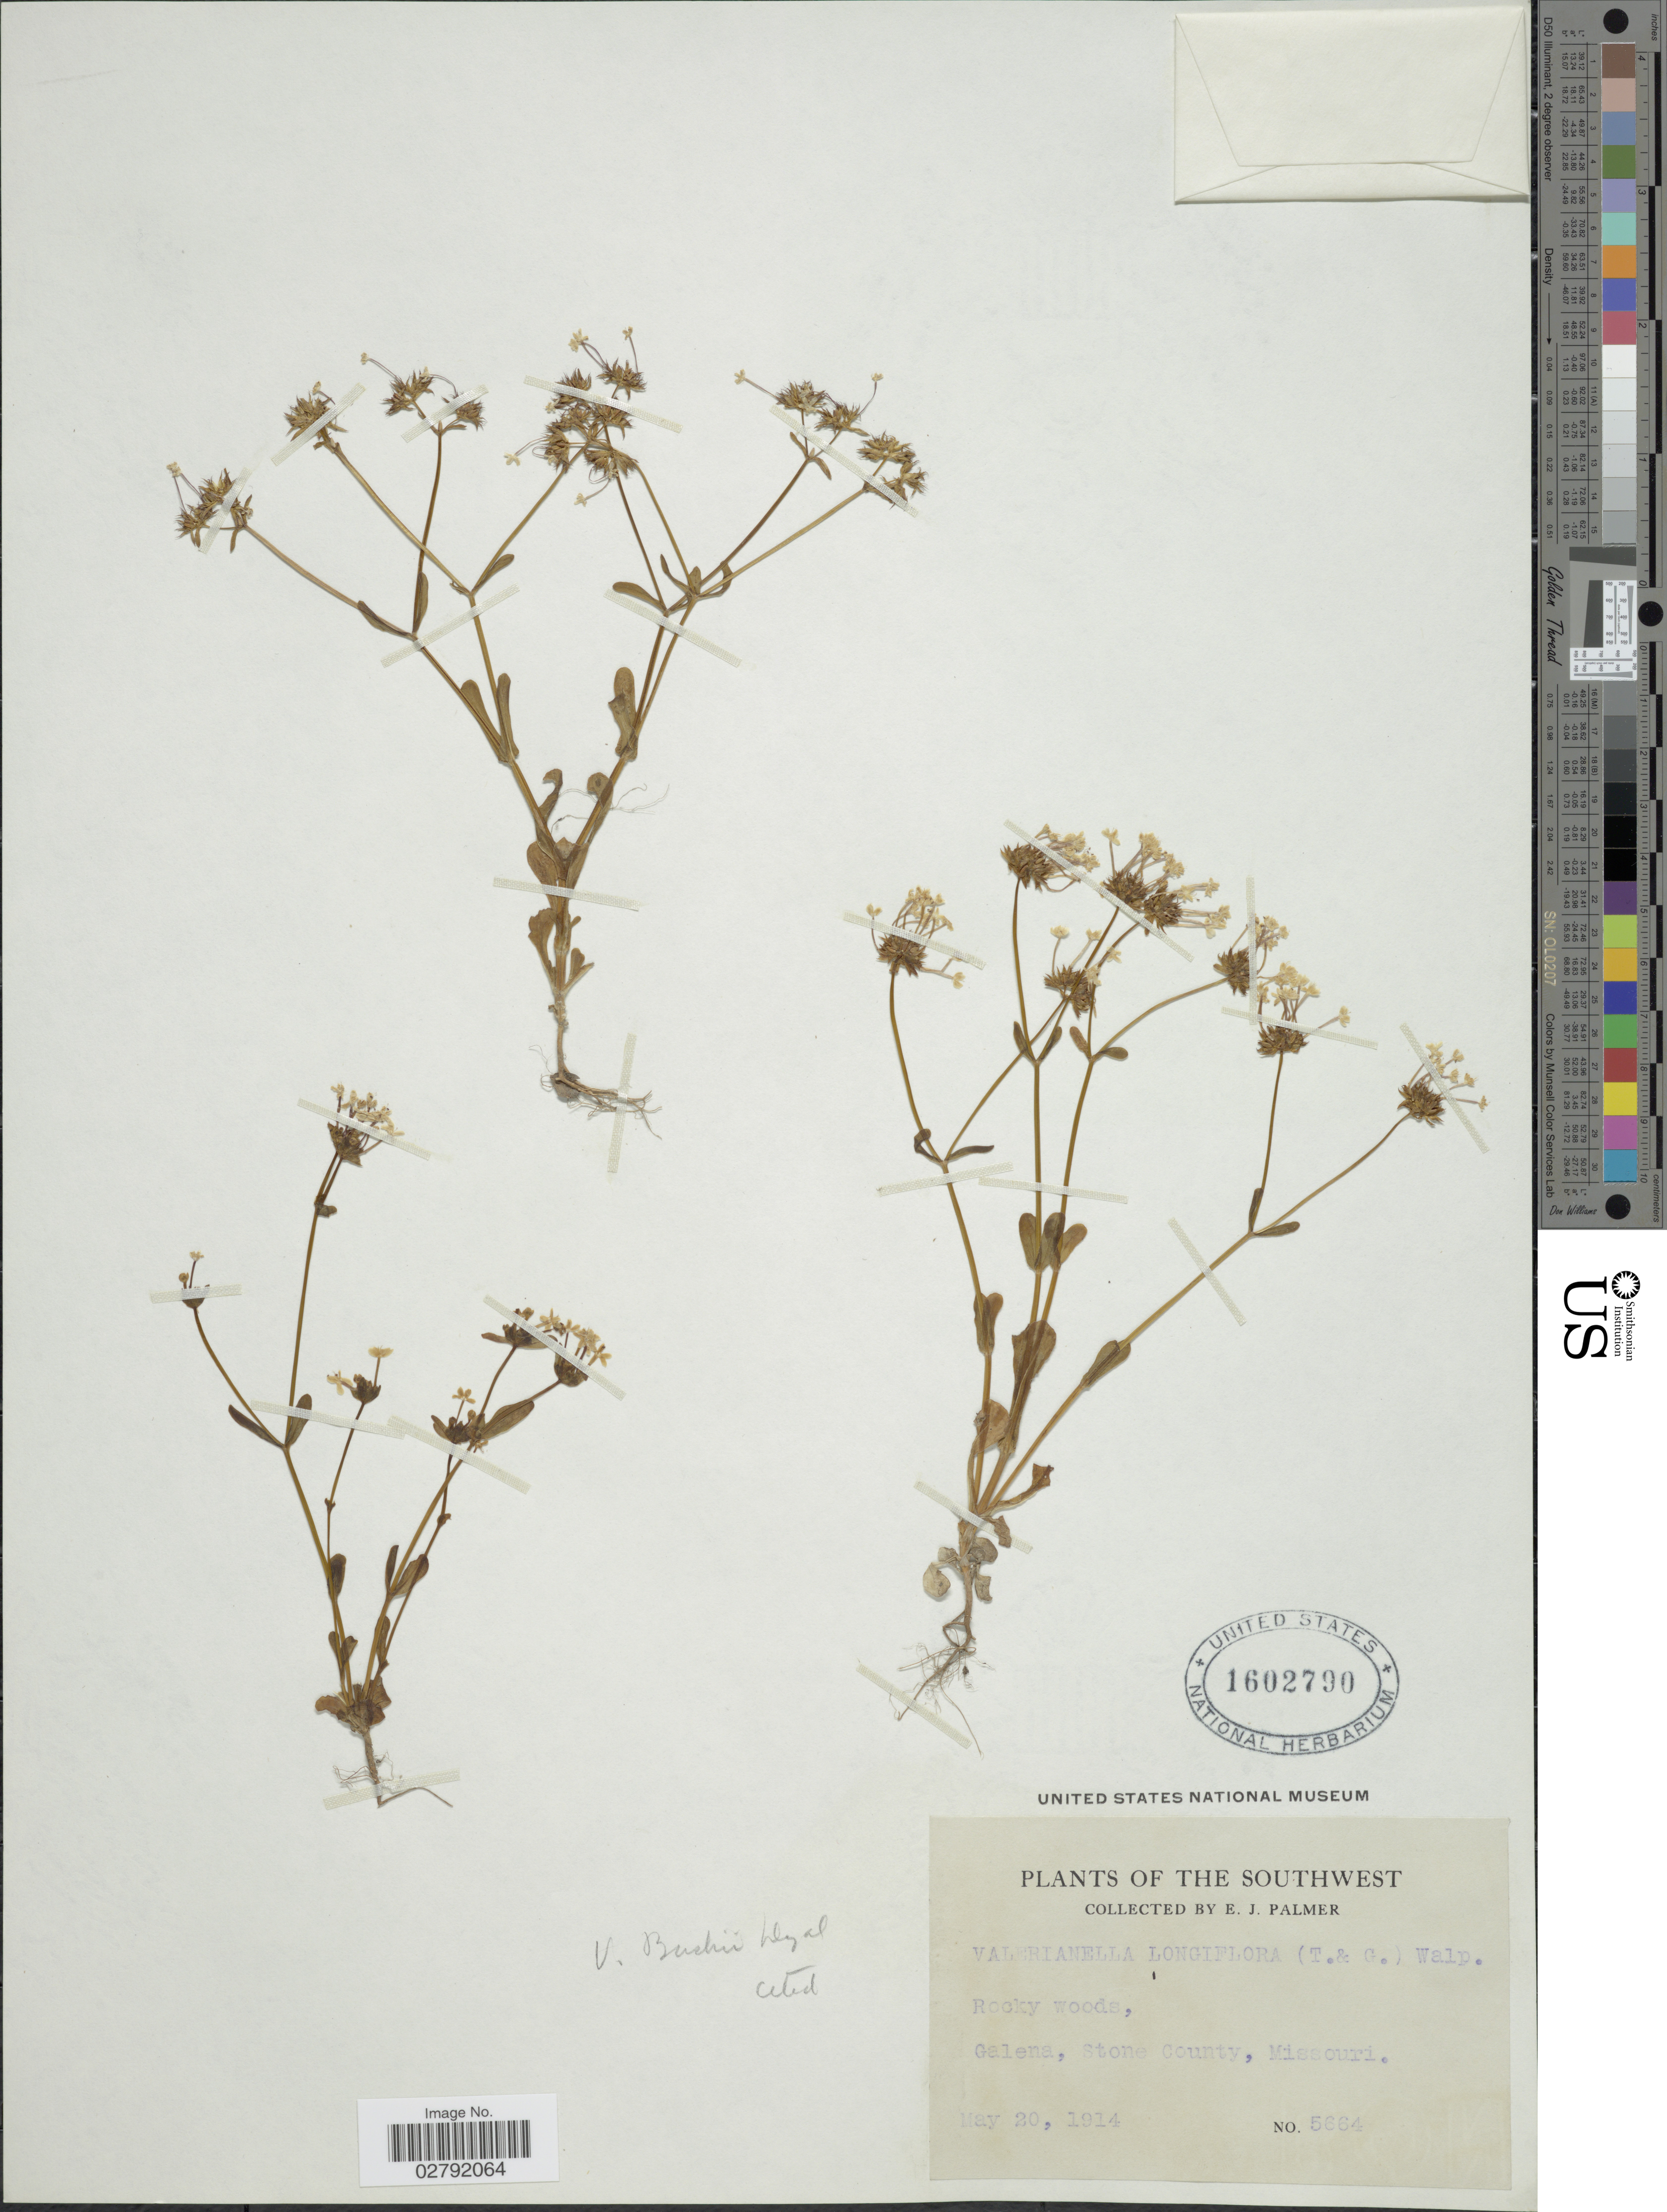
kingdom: Plantae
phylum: Tracheophyta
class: Magnoliopsida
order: Dipsacales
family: Caprifoliaceae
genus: Valerianella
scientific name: Valerianella bushii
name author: Dyal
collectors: E. J. Palmer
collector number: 5664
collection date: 1914-05-20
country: United States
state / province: Missouri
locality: The Southwest. Galena, Stone County.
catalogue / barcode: US 1602790